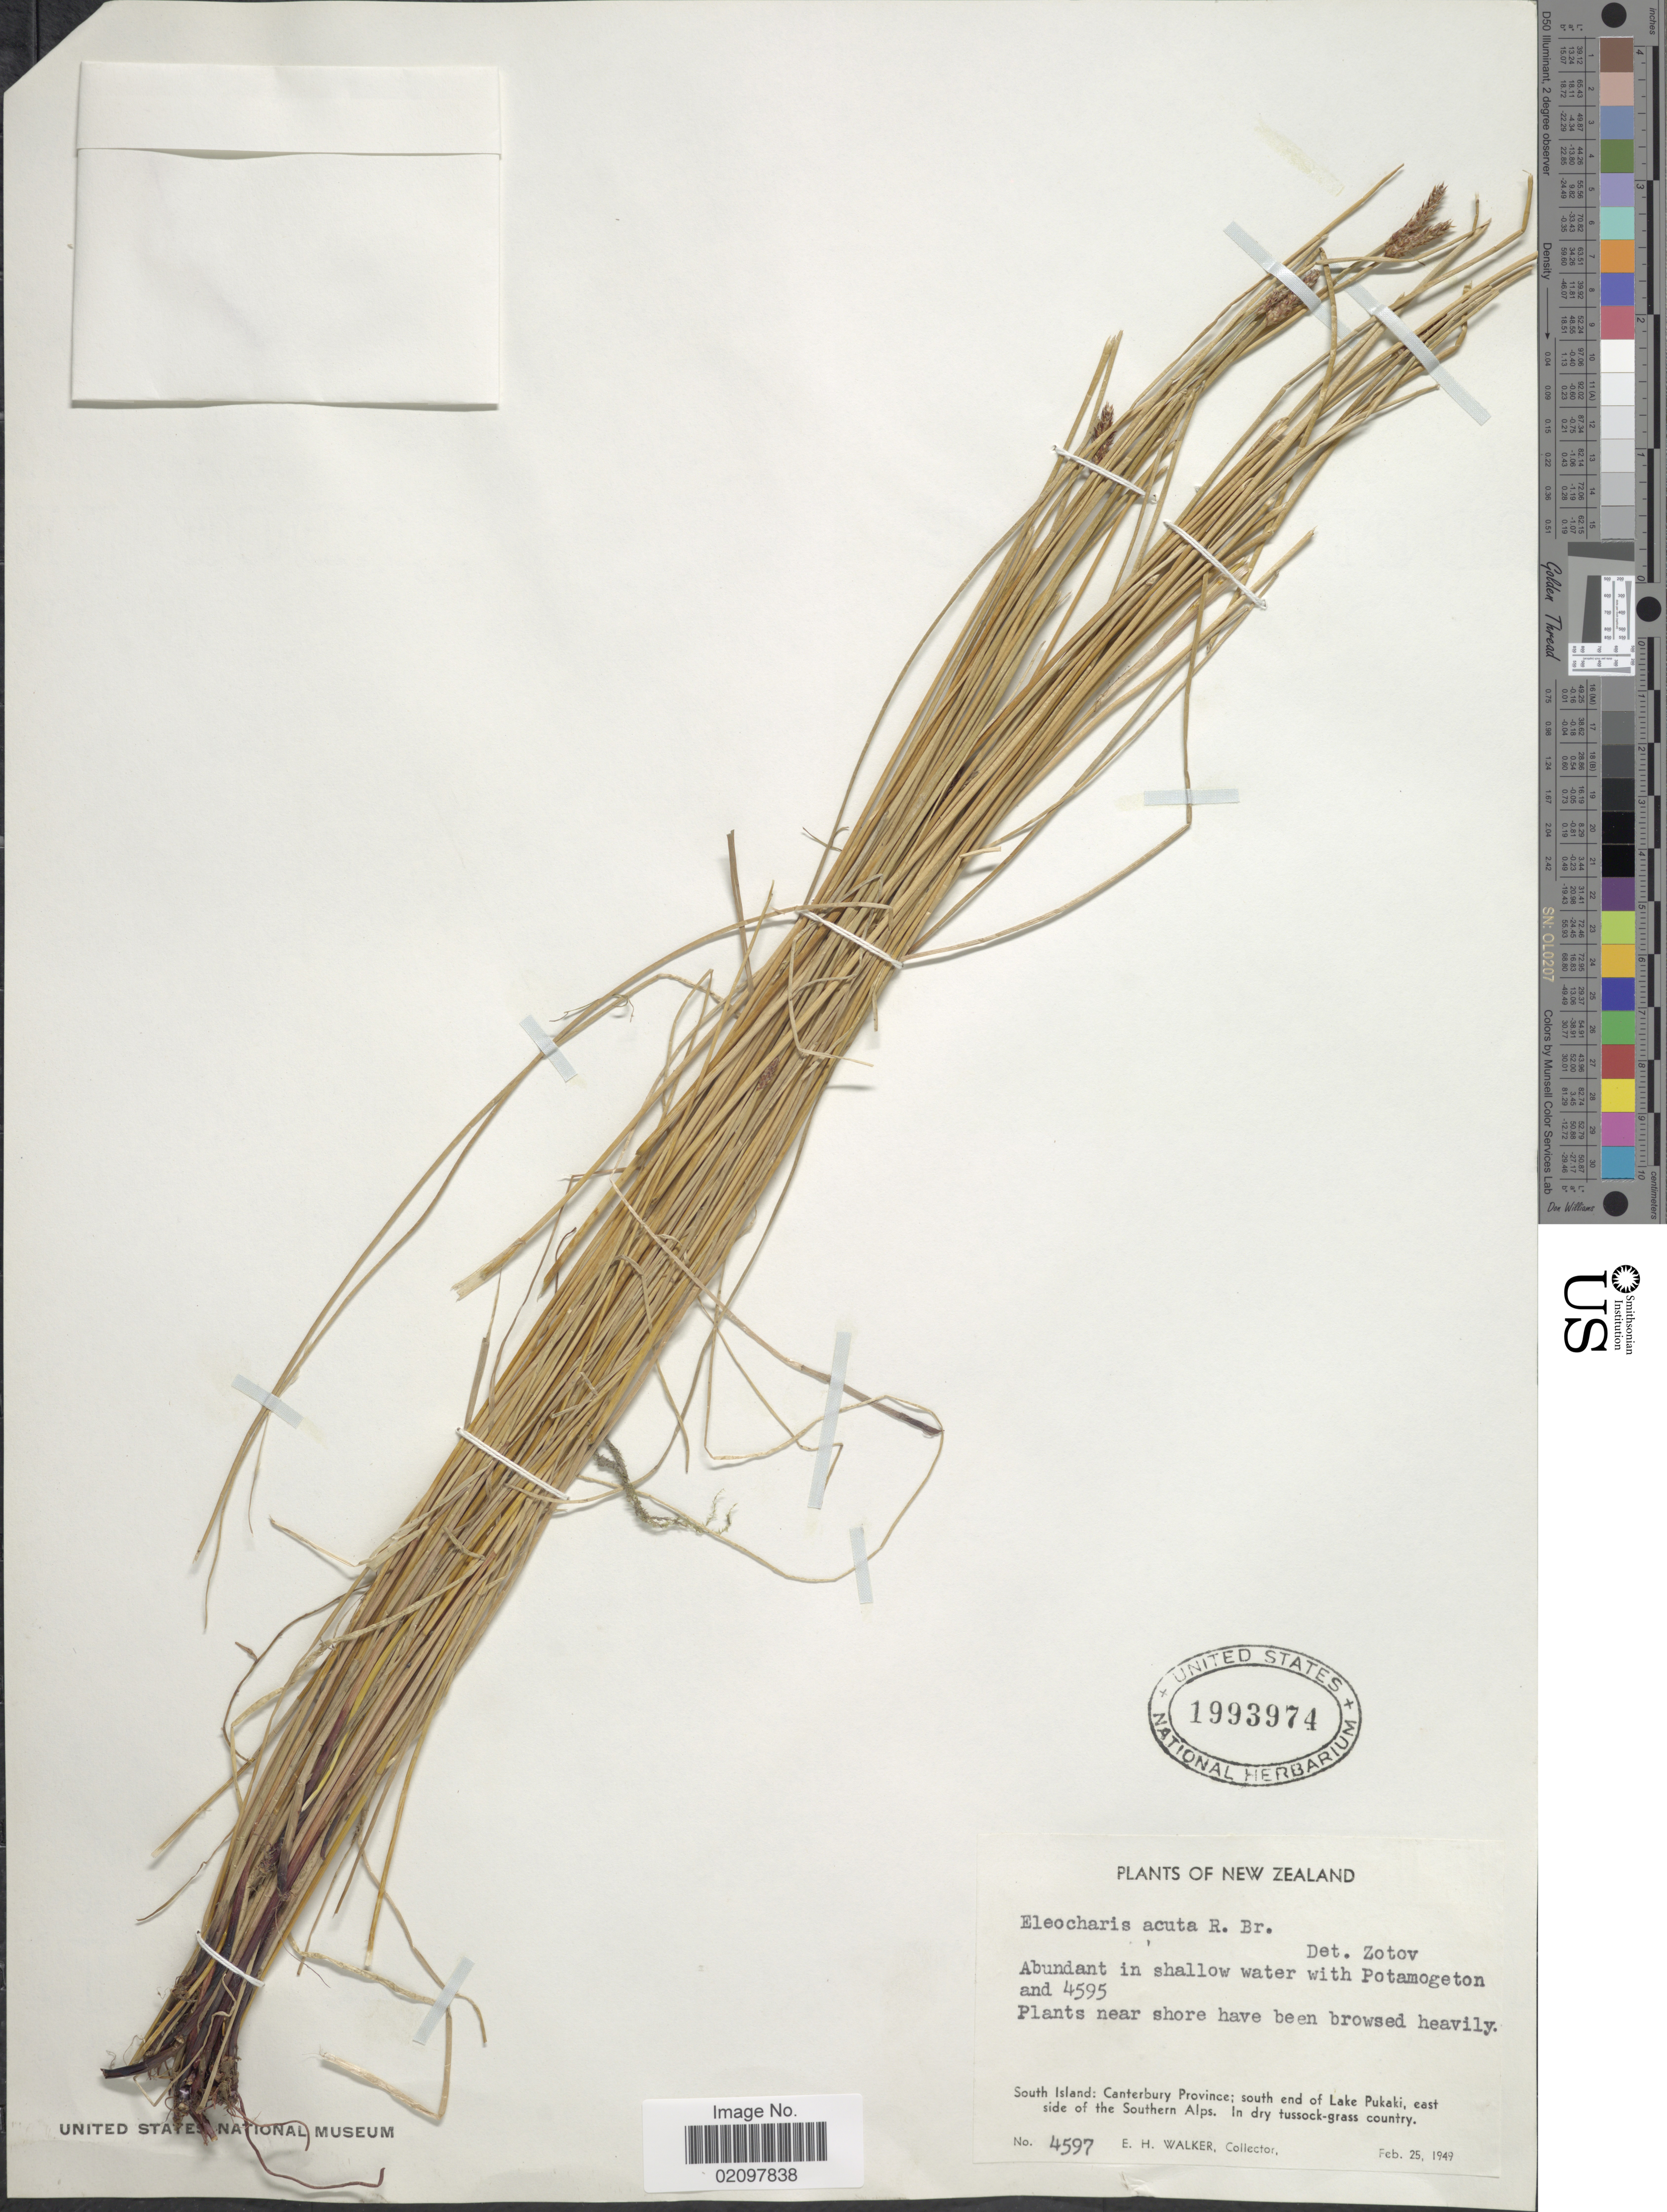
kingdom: Plantae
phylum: Tracheophyta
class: Liliopsida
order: Poales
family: Cyperaceae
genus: Eleocharis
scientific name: Eleocharis acuta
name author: R. Br.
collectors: E. H. Walker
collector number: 4597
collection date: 1949-02-25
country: New Zealand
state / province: Canterbury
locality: South Island: Canterbury Province; south end of Lake Pukaki, east side of the Southern Alps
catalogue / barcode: US 1993974